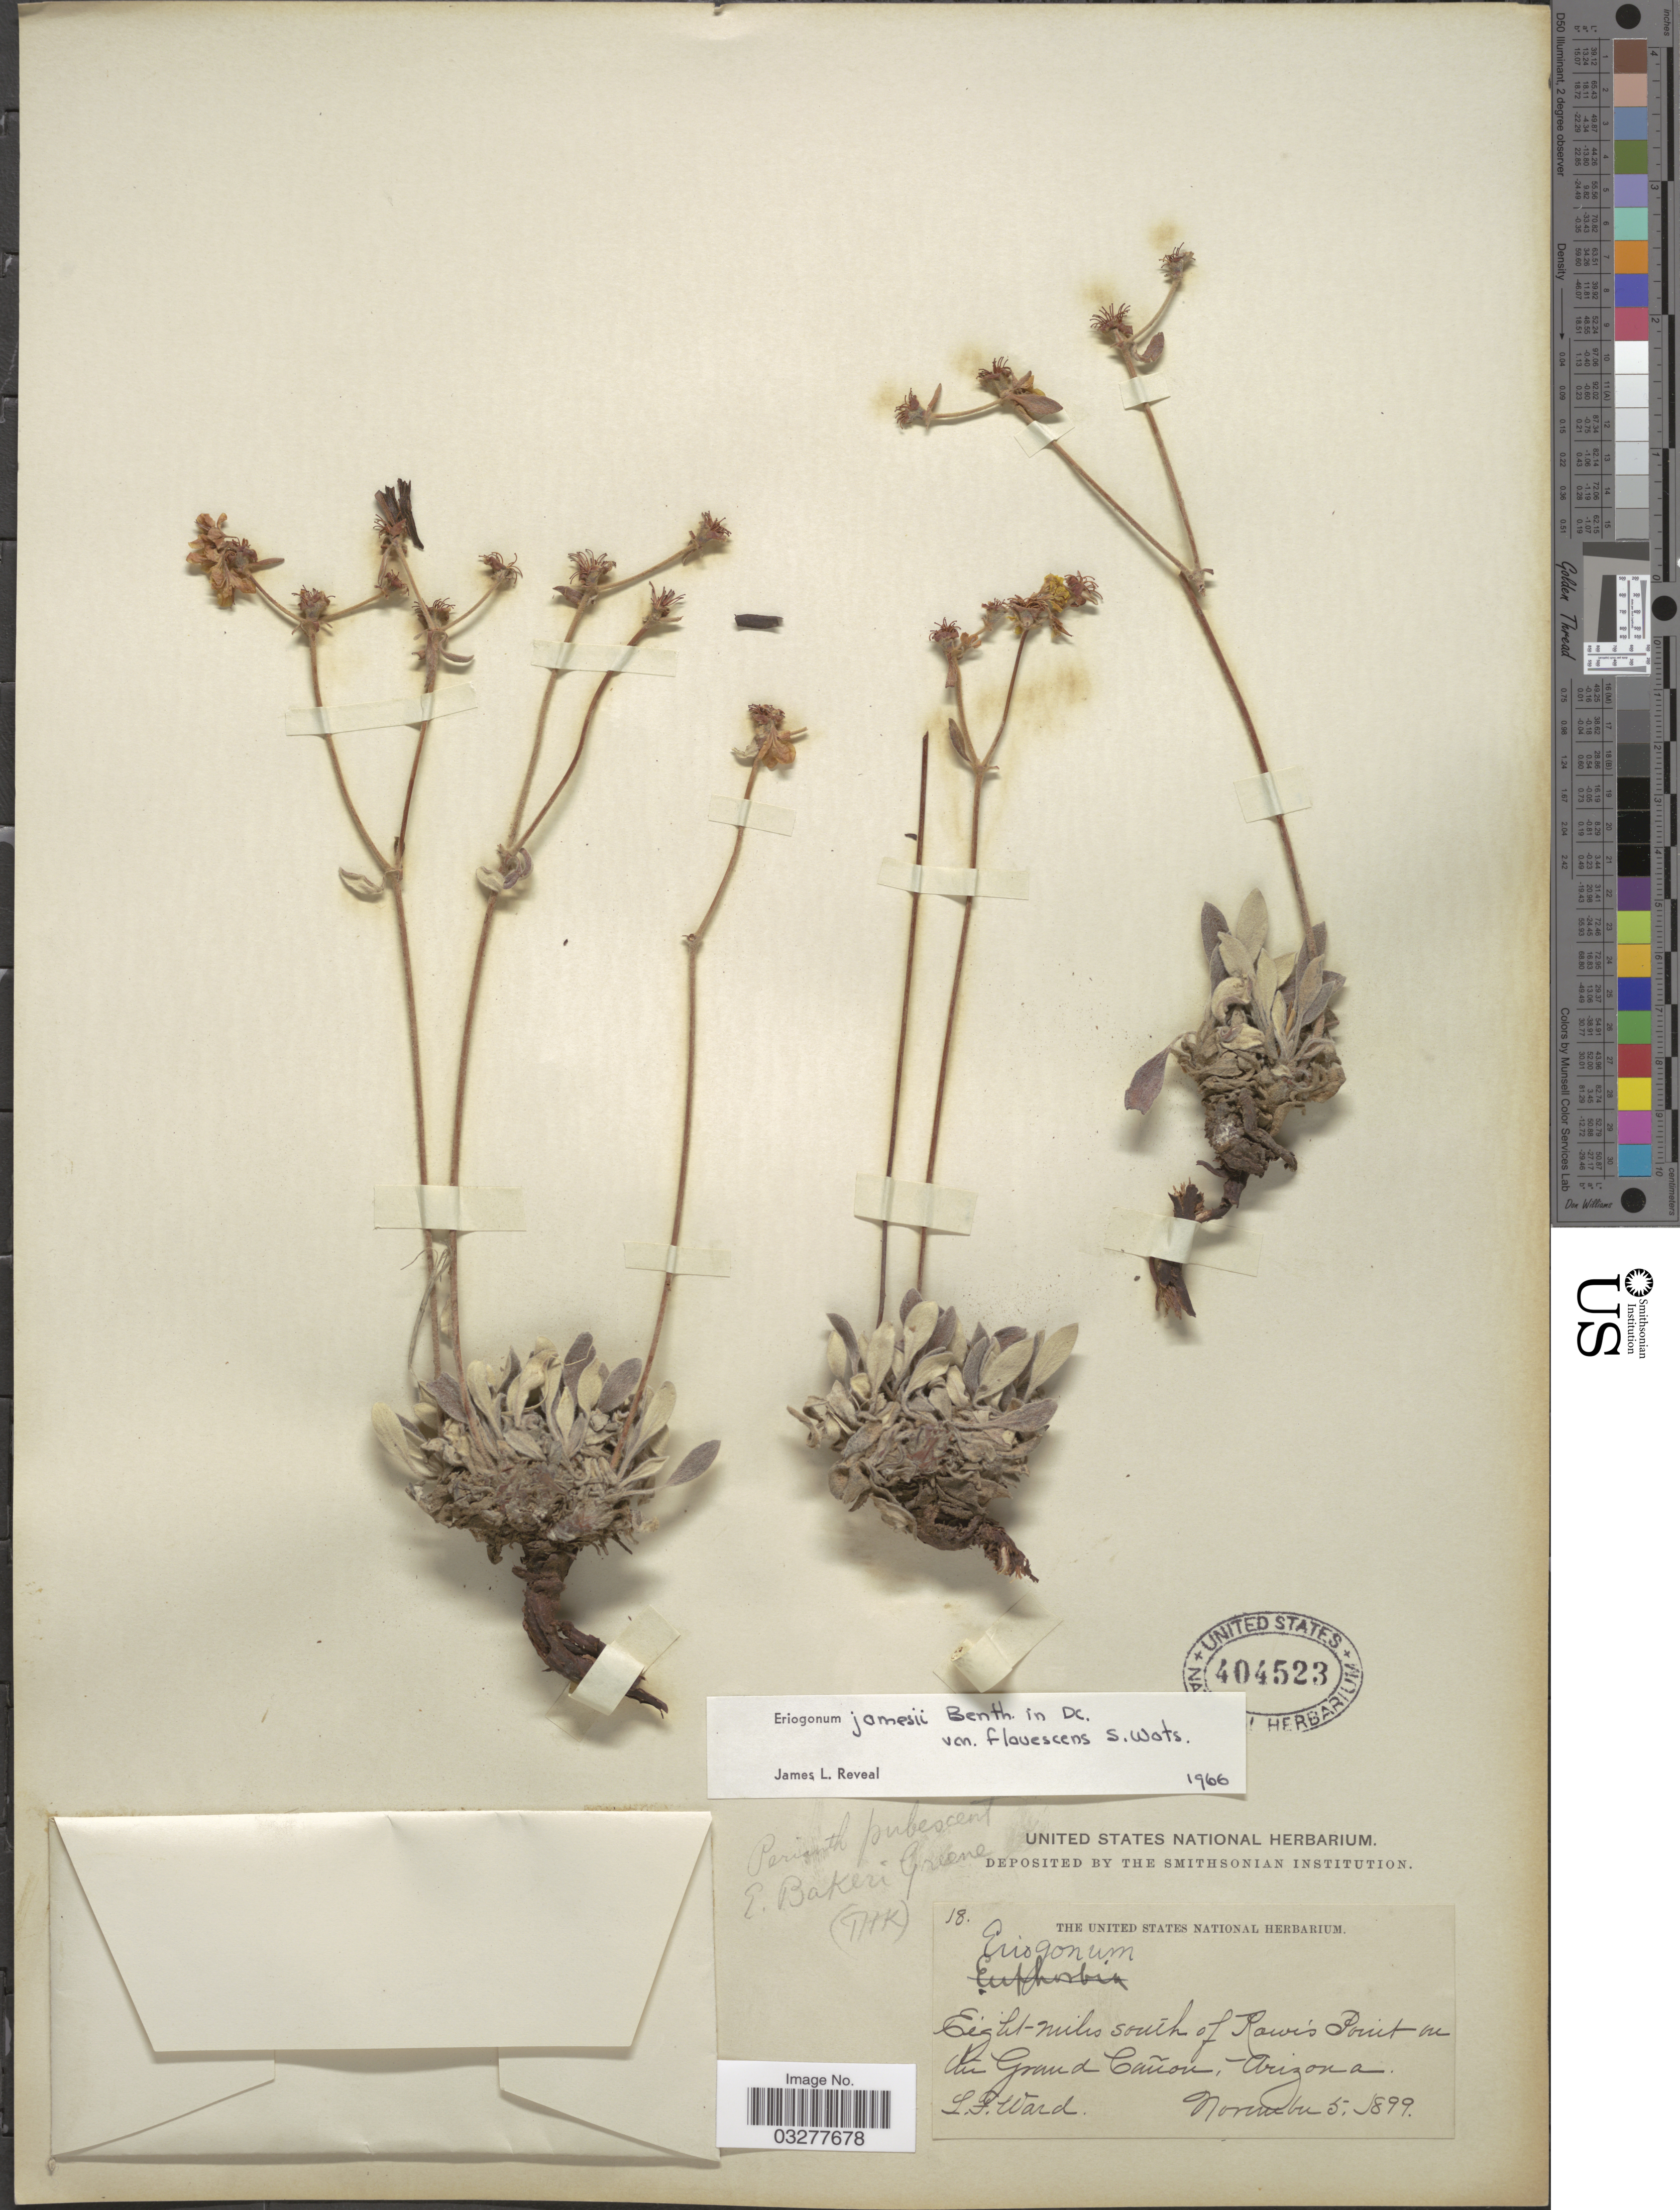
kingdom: Plantae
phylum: Tracheophyta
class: Magnoliopsida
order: Caryophyllales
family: Polygonaceae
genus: Eriogonum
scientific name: Eriogonum jamesii var. flavescens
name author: S. Watson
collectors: L. Ward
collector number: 18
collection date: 1899-11-05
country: United States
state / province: Arizona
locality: Eight miles south of Rowe's Point on the Grand Cañon.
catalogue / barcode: US 404523